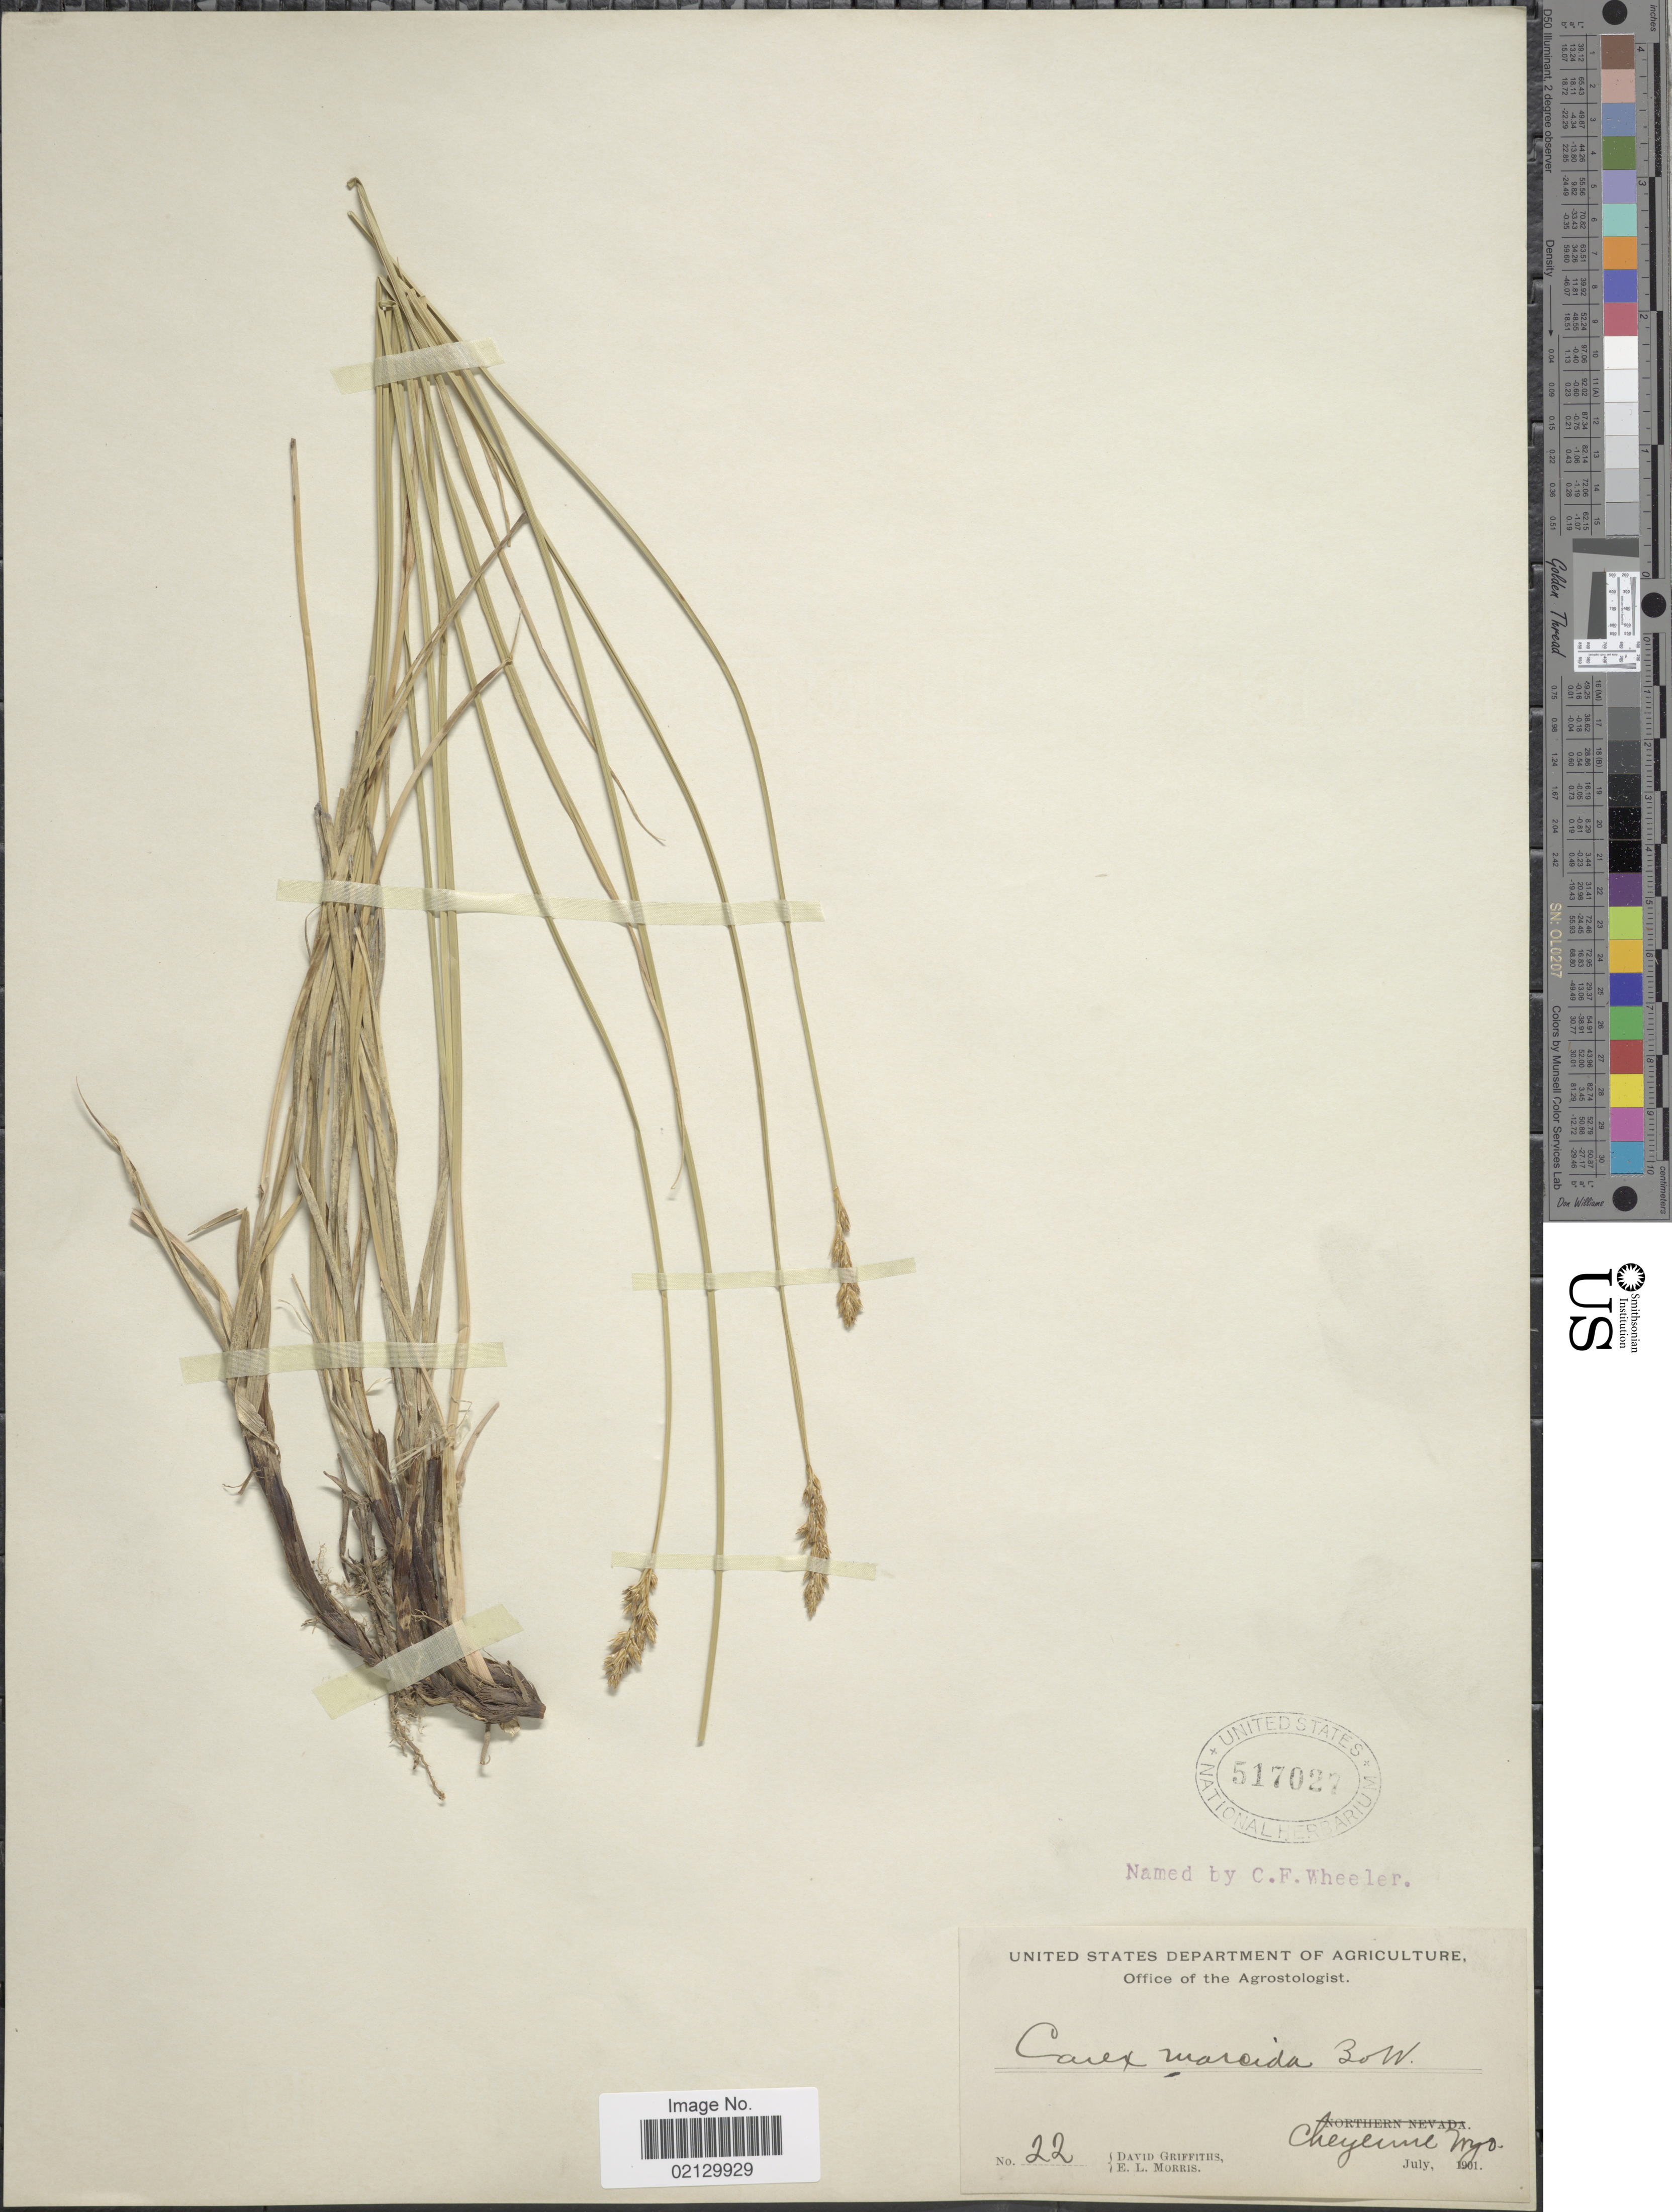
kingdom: Plantae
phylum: Tracheophyta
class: Liliopsida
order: Poales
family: Cyperaceae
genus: Carex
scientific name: Carex praegracilis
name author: W. Boott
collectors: D. Griffiths & E. Morris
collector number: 22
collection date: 1901-07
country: United States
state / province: Wyoming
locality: Cheyenne Wyo.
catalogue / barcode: US 517027